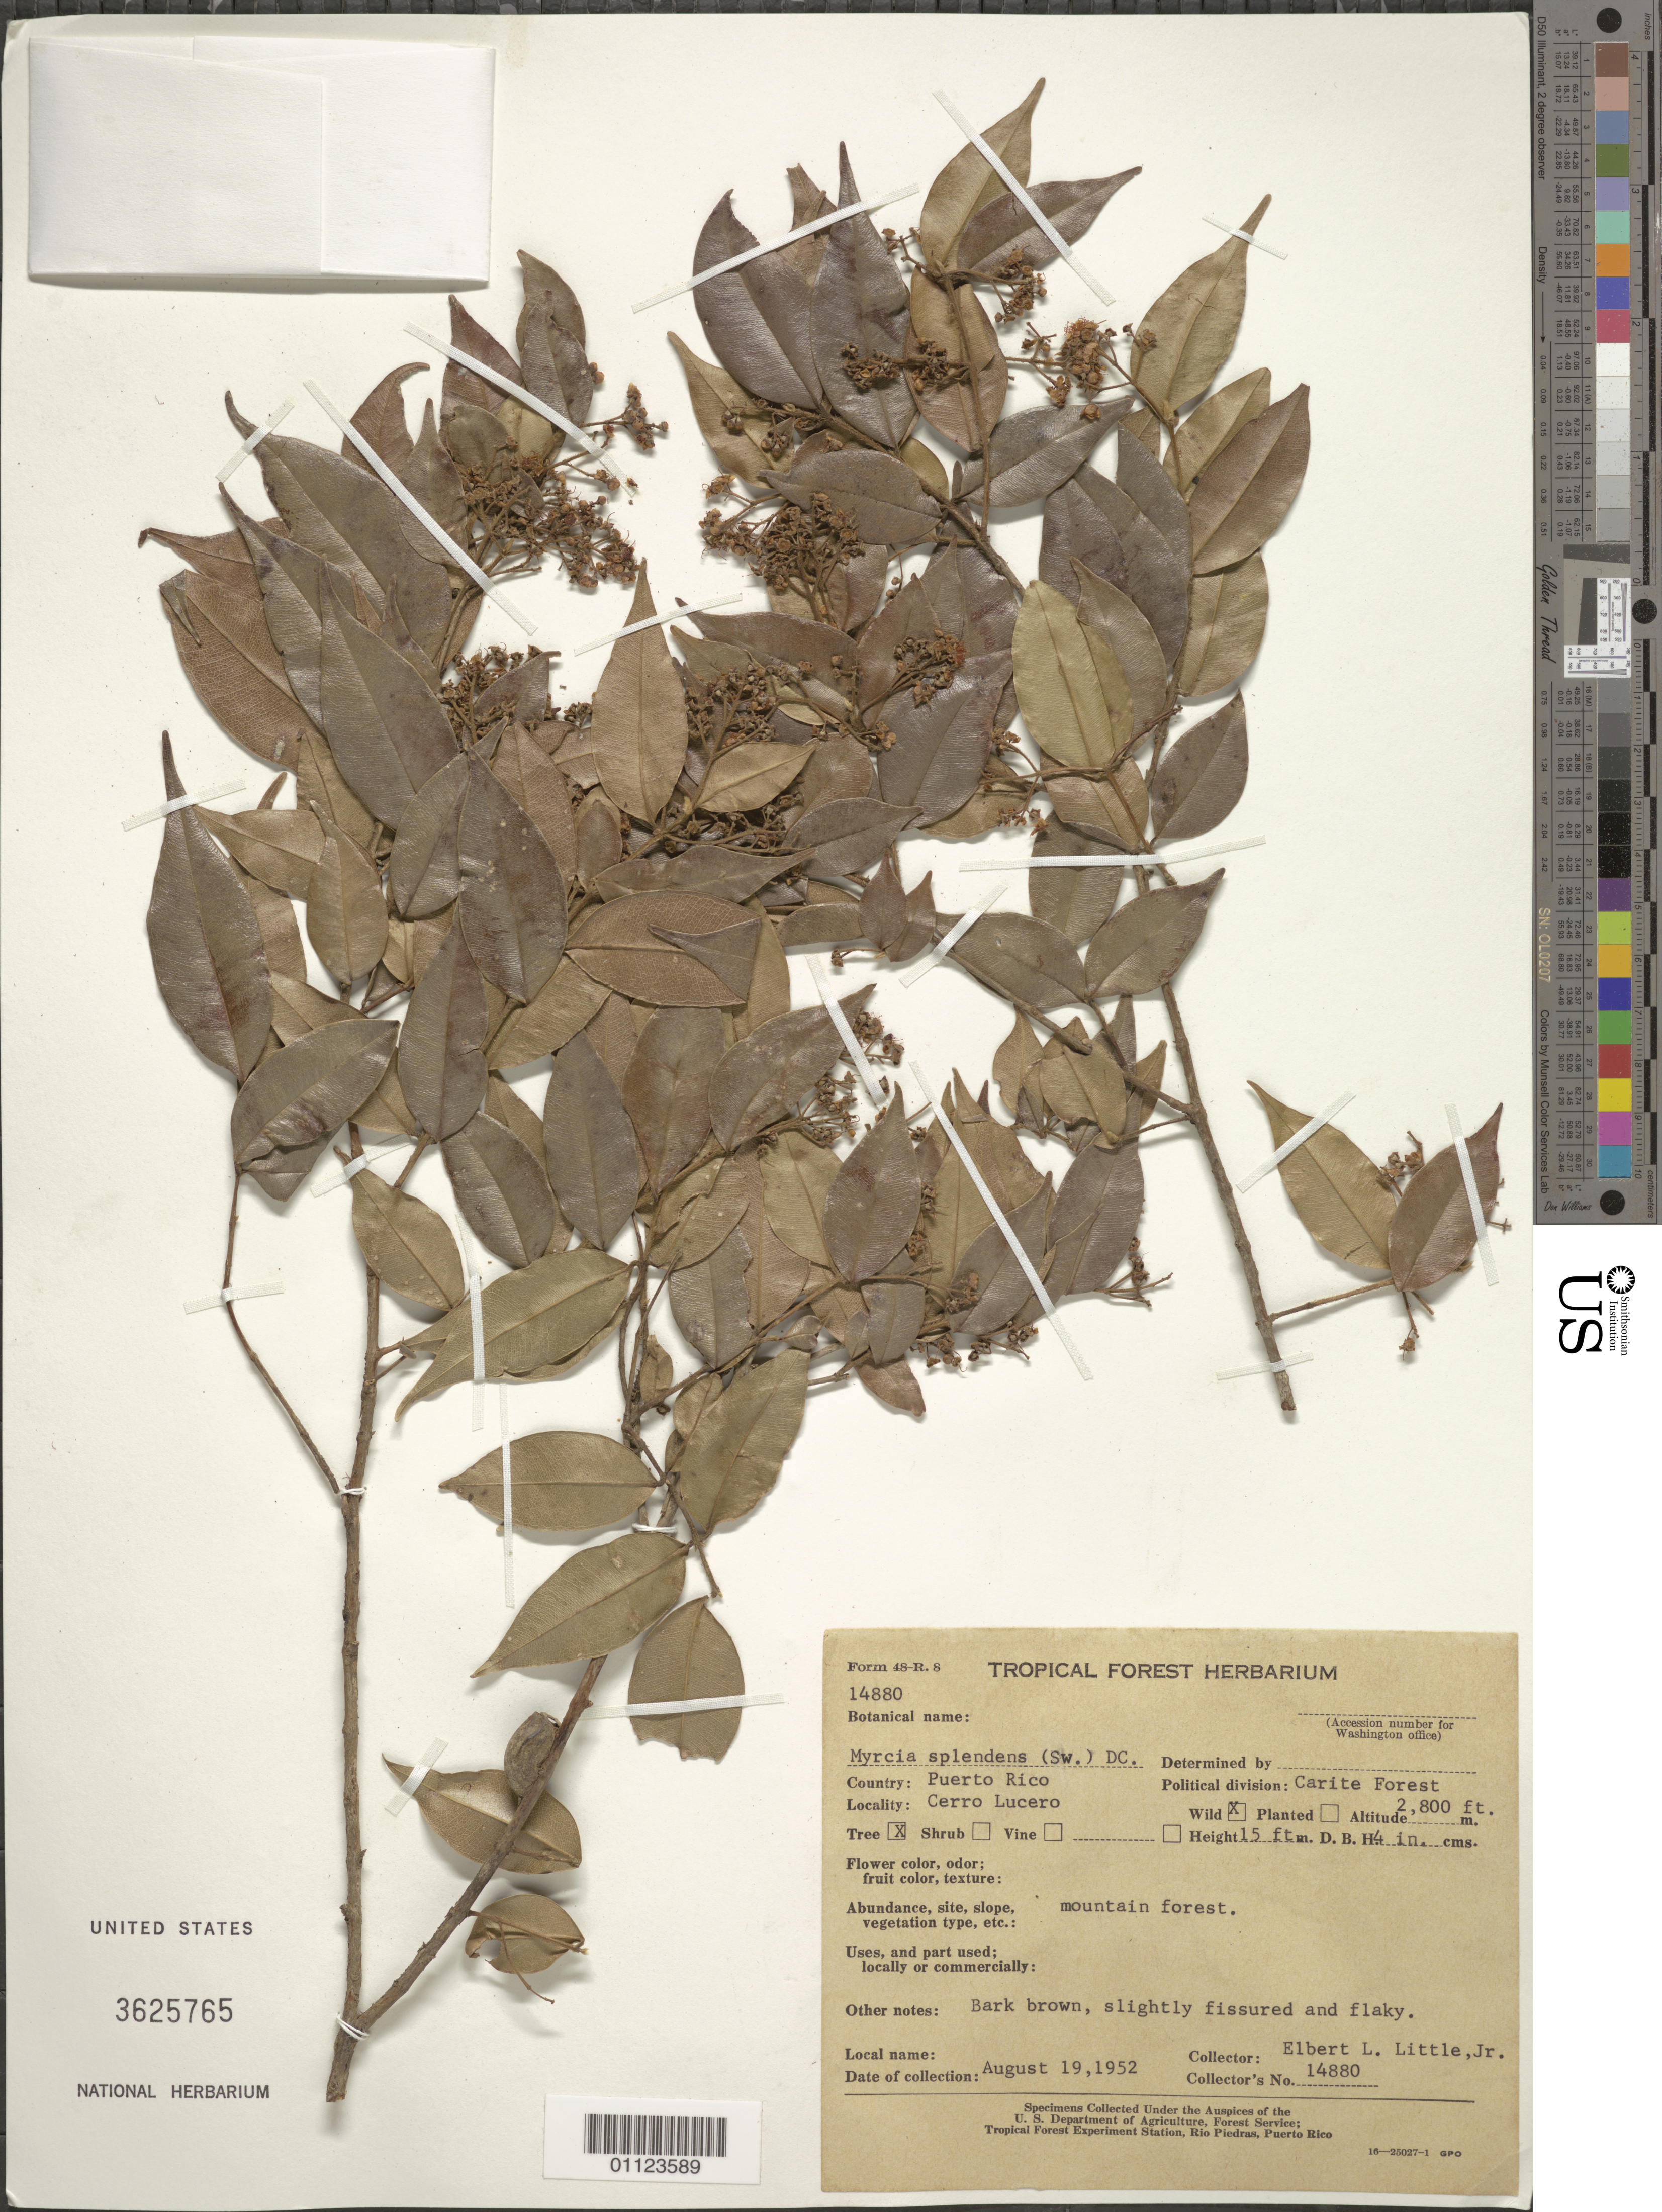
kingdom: Plantae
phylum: Tracheophyta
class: Magnoliopsida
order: Myrtales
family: Myrtaceae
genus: Myrcia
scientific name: Myrcia splendens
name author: (Sw.) DC.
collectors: E. L. Little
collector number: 14880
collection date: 1952-08-19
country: Puerto Rico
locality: Carite Forest, Cerro Lucero.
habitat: Mountain forest.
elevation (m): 853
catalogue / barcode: US 3625765